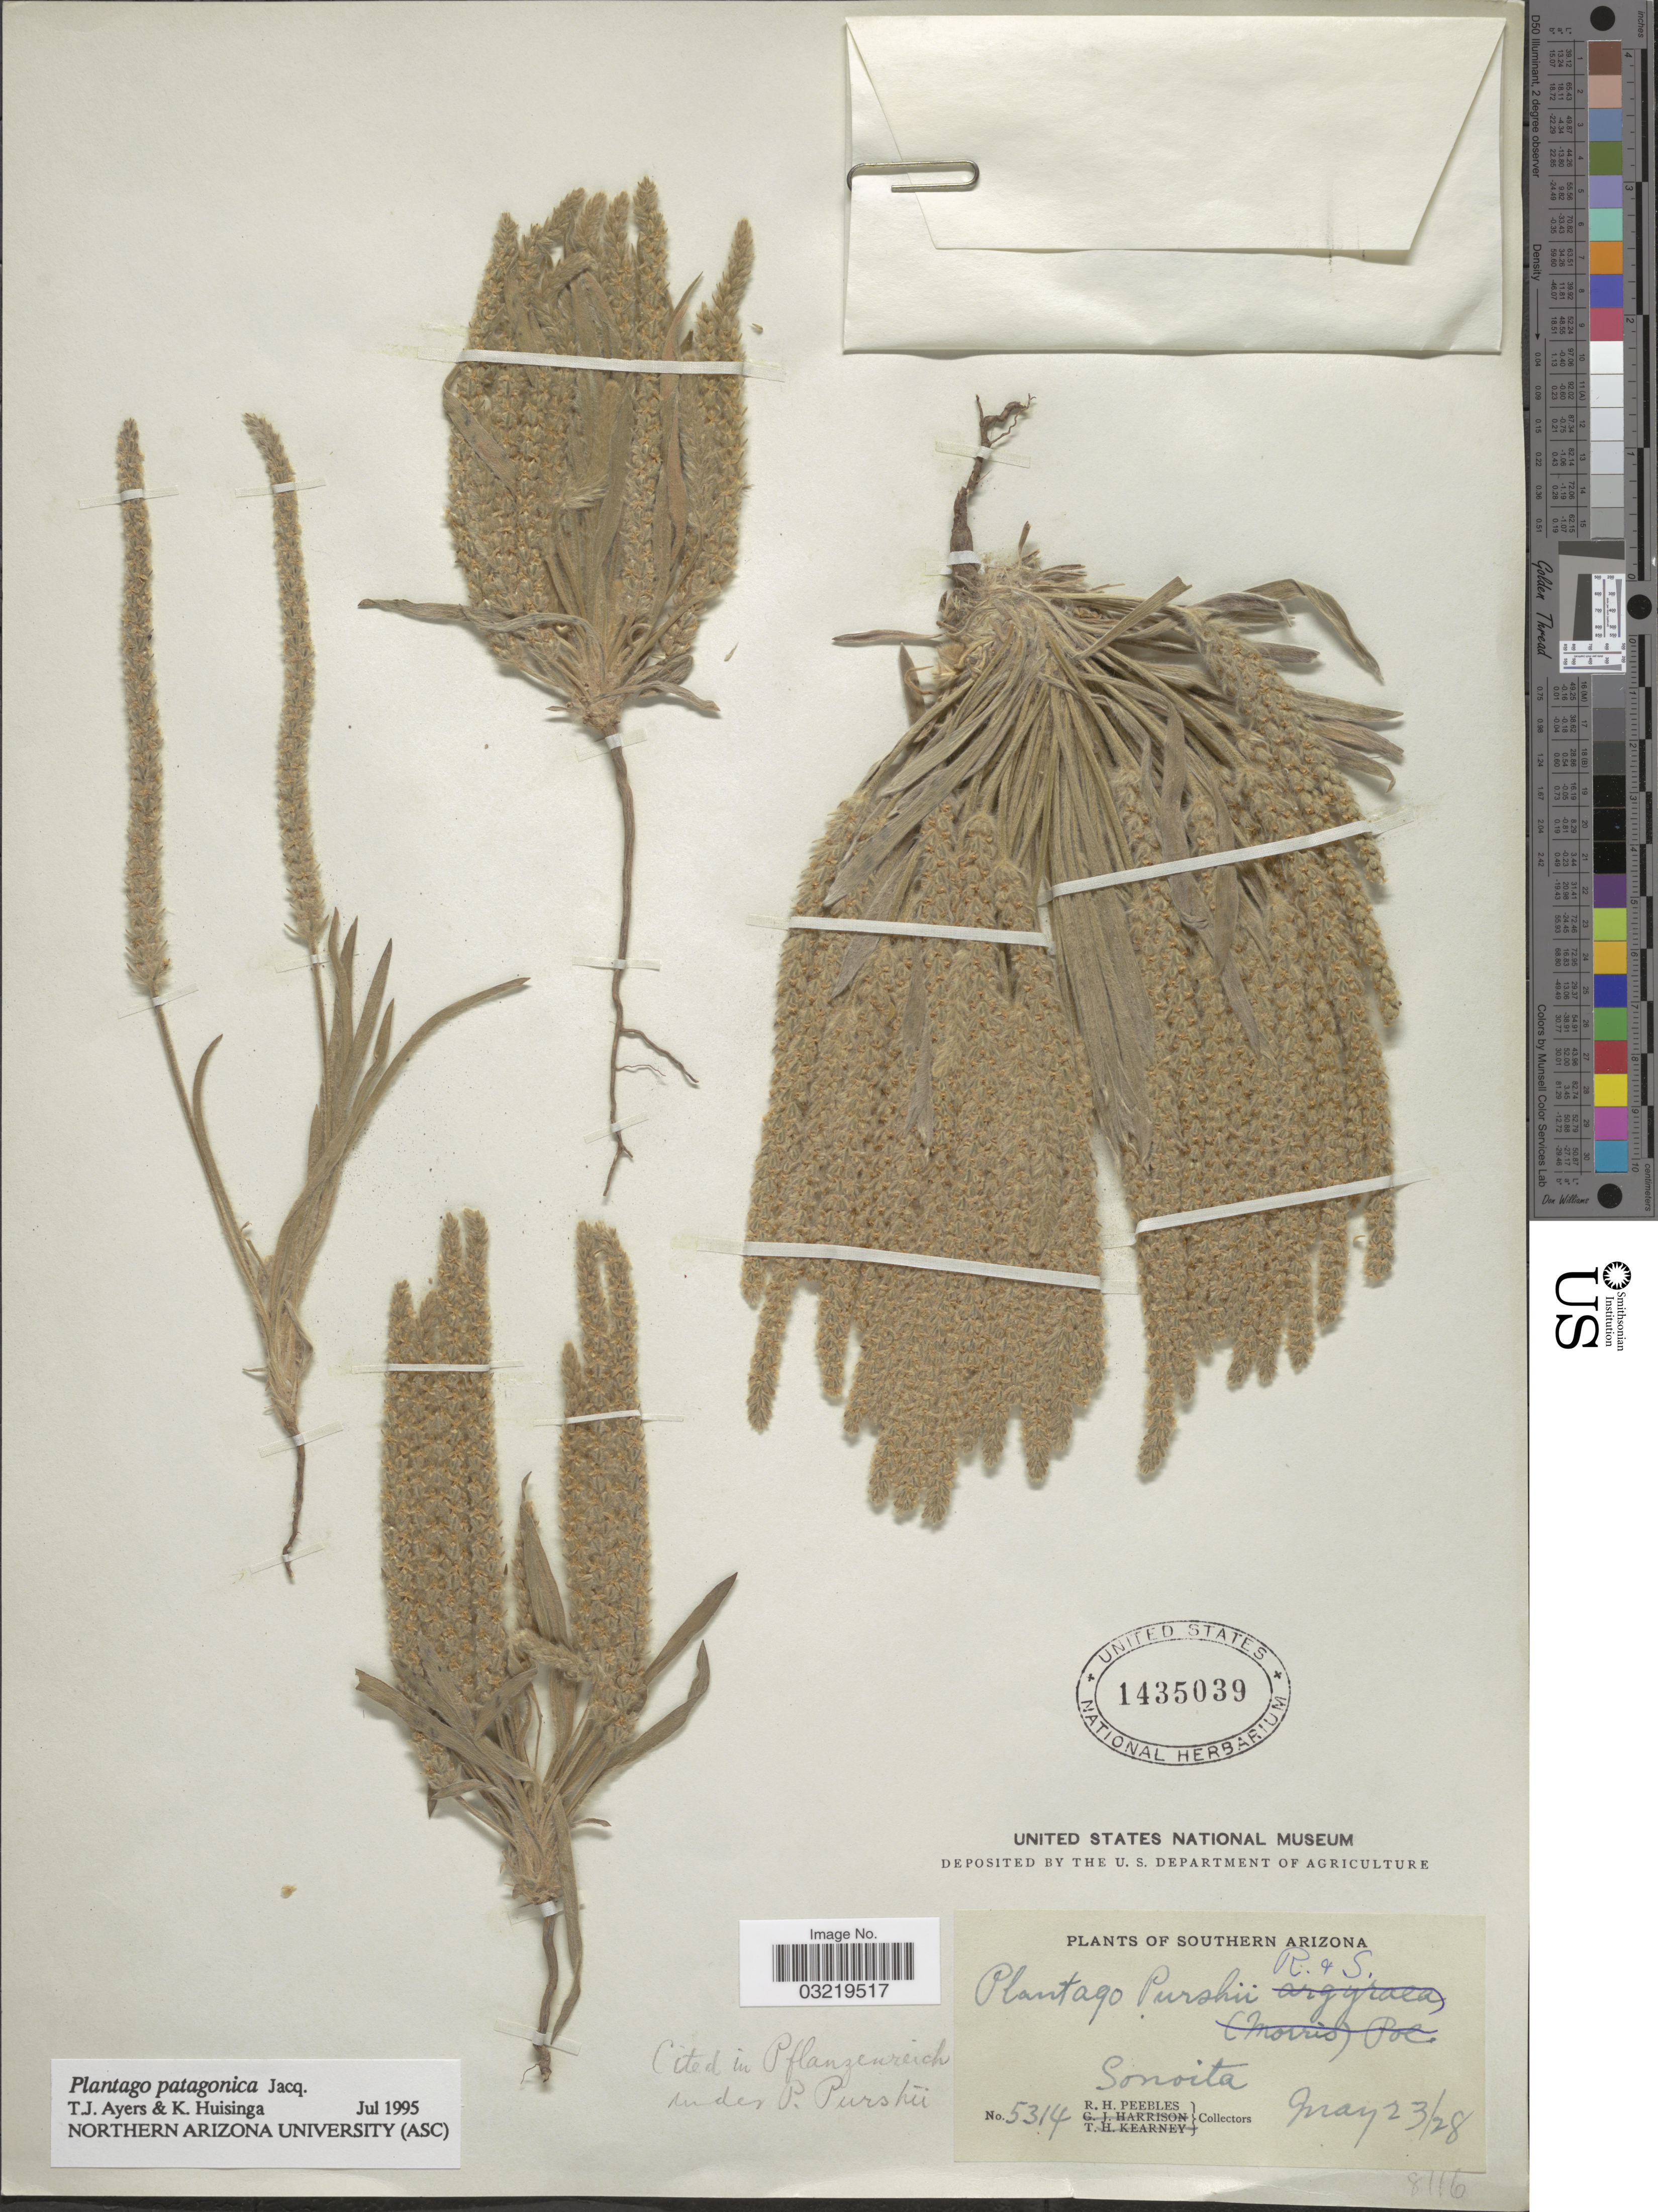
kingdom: Plantae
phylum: Tracheophyta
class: Magnoliopsida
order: Lamiales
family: Plantaginaceae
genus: Plantago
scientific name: Plantago patagonica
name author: Jacq.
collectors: R. H. Peebles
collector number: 5314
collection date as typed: Transcribed d/m/y: 23/5/28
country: United States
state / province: Arizona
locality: Southern Arizona. Sonoita.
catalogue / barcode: US 1435039